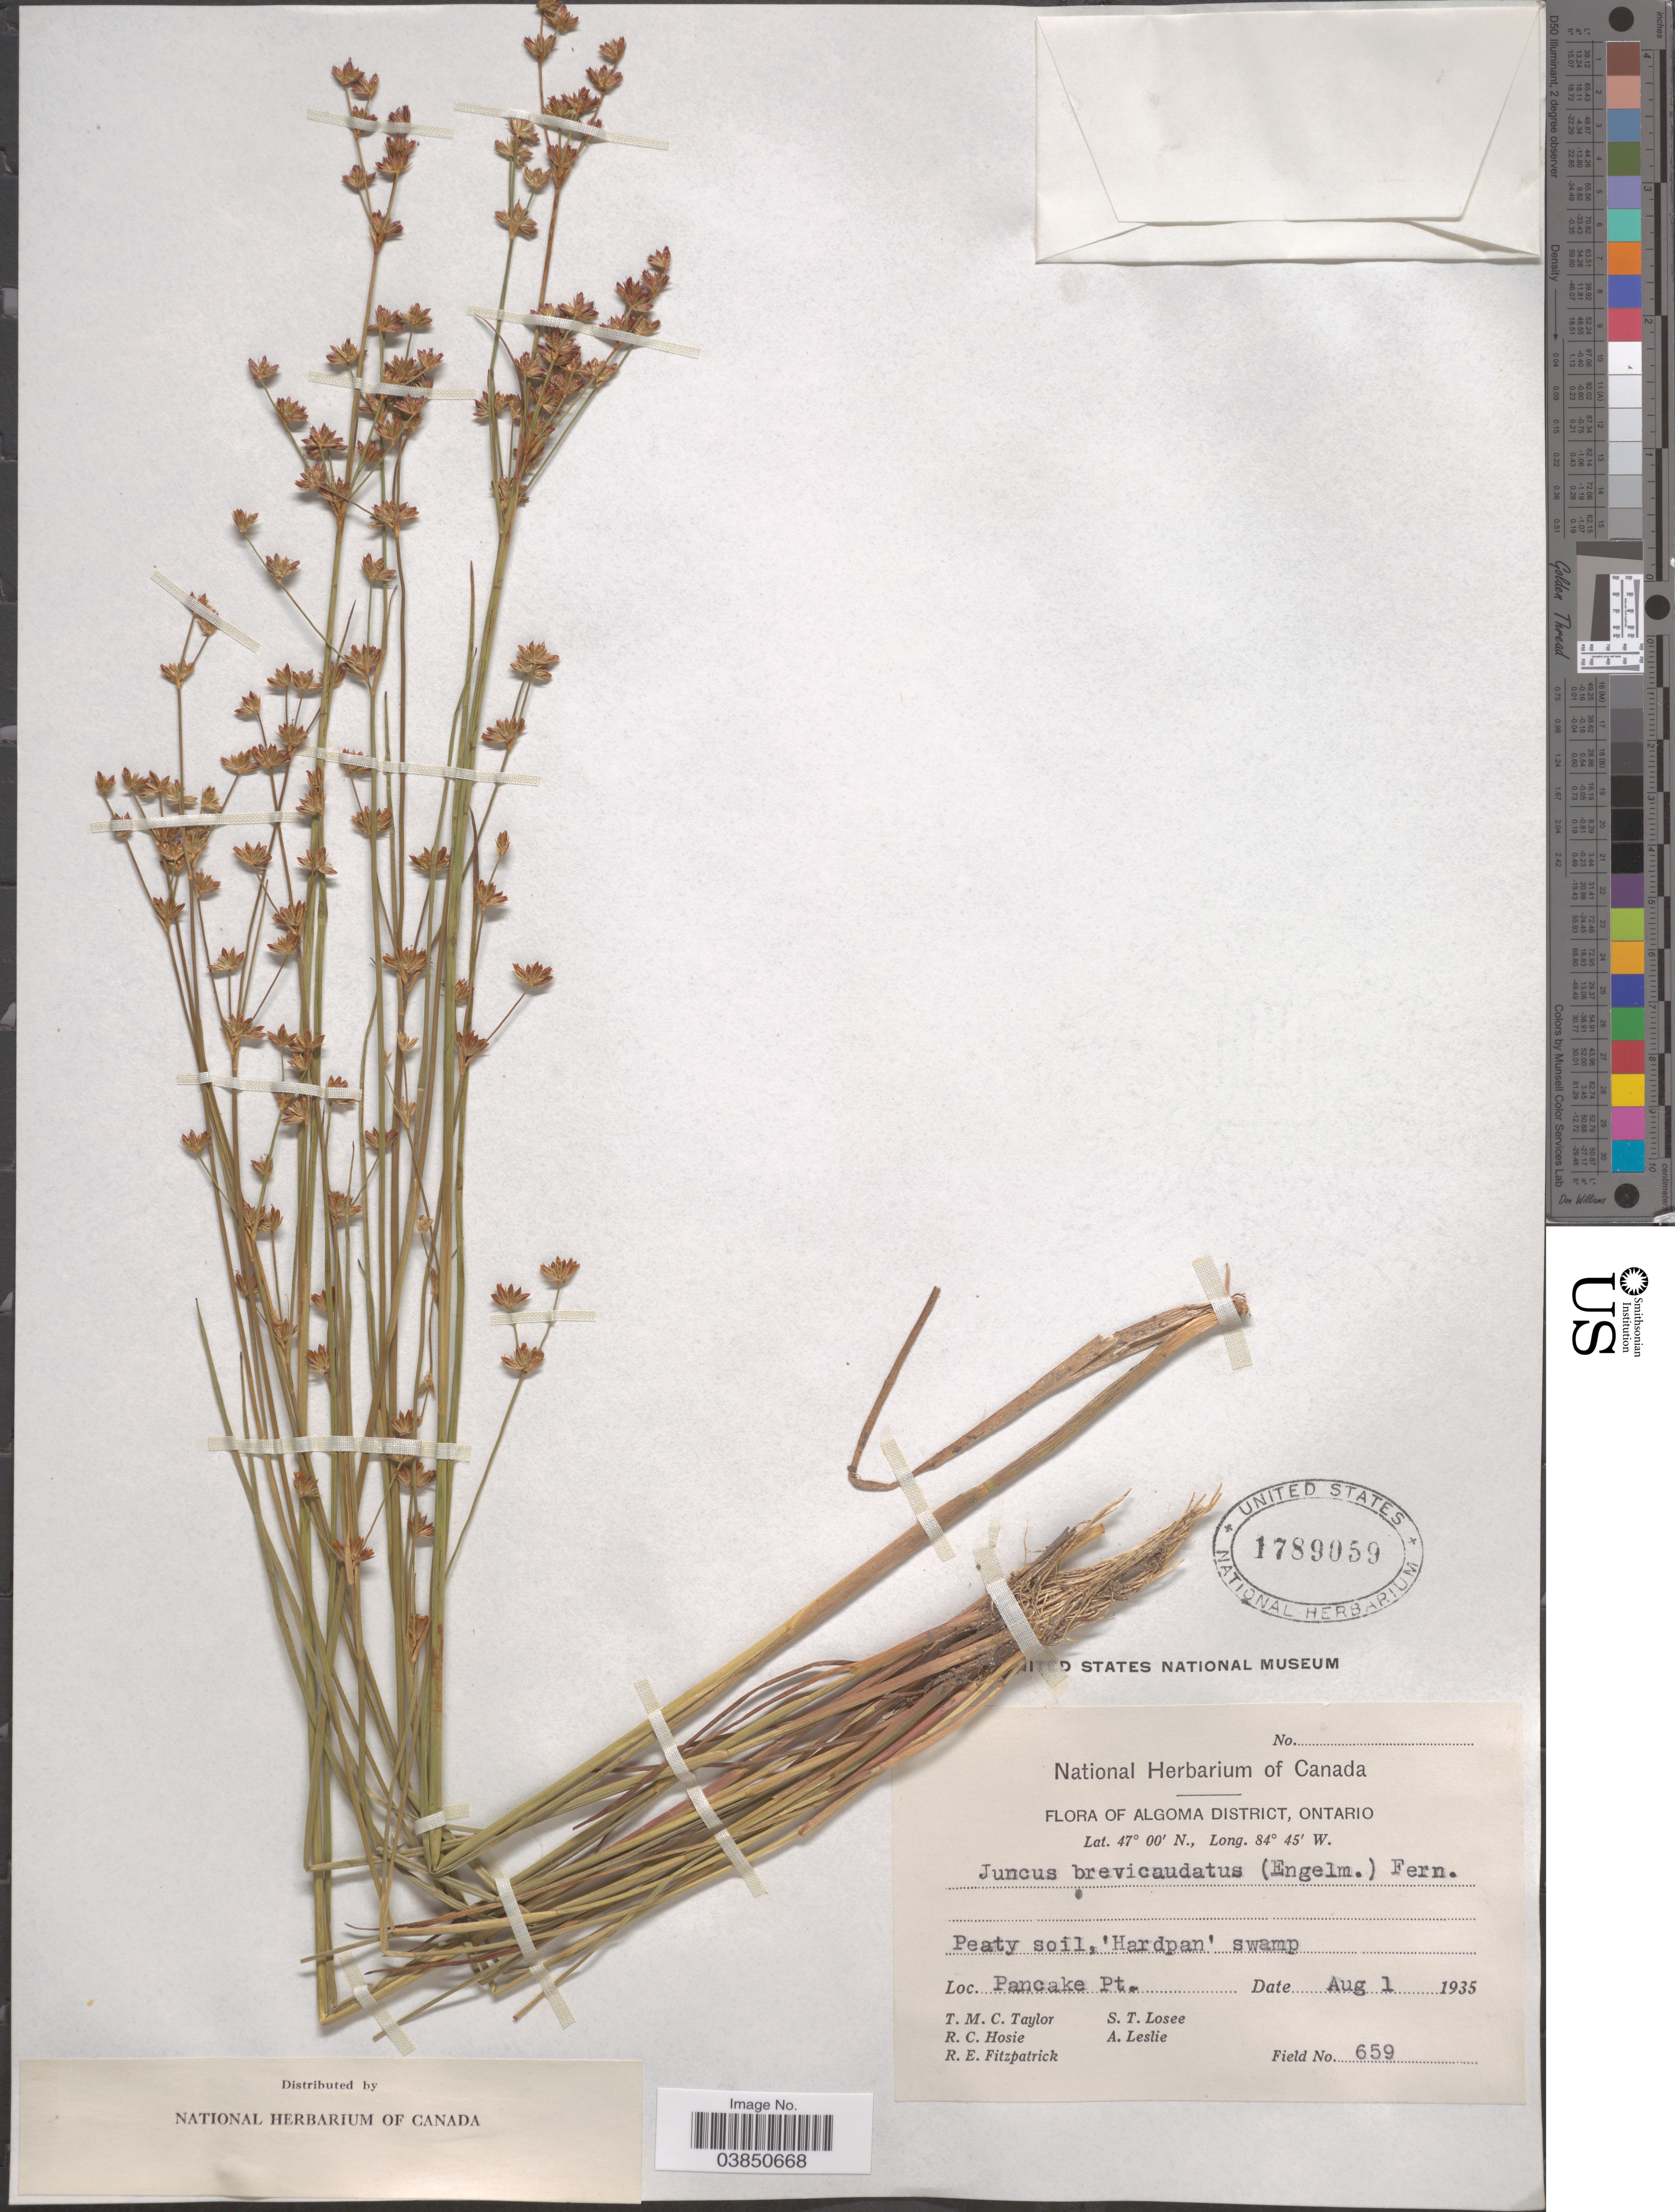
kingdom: Plantae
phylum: Tracheophyta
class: Liliopsida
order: Poales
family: Juncaceae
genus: Juncus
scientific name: Juncus brevicaudatus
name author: (Engelm.) Fernald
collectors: T. M. C. Taylor, R. Hosie, R. Fitzpatrick, S. Losee & A. Leslie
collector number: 659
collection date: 1935-08-01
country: Canada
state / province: Ontario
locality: Algoma District. Pancake Pt.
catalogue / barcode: US 1789059